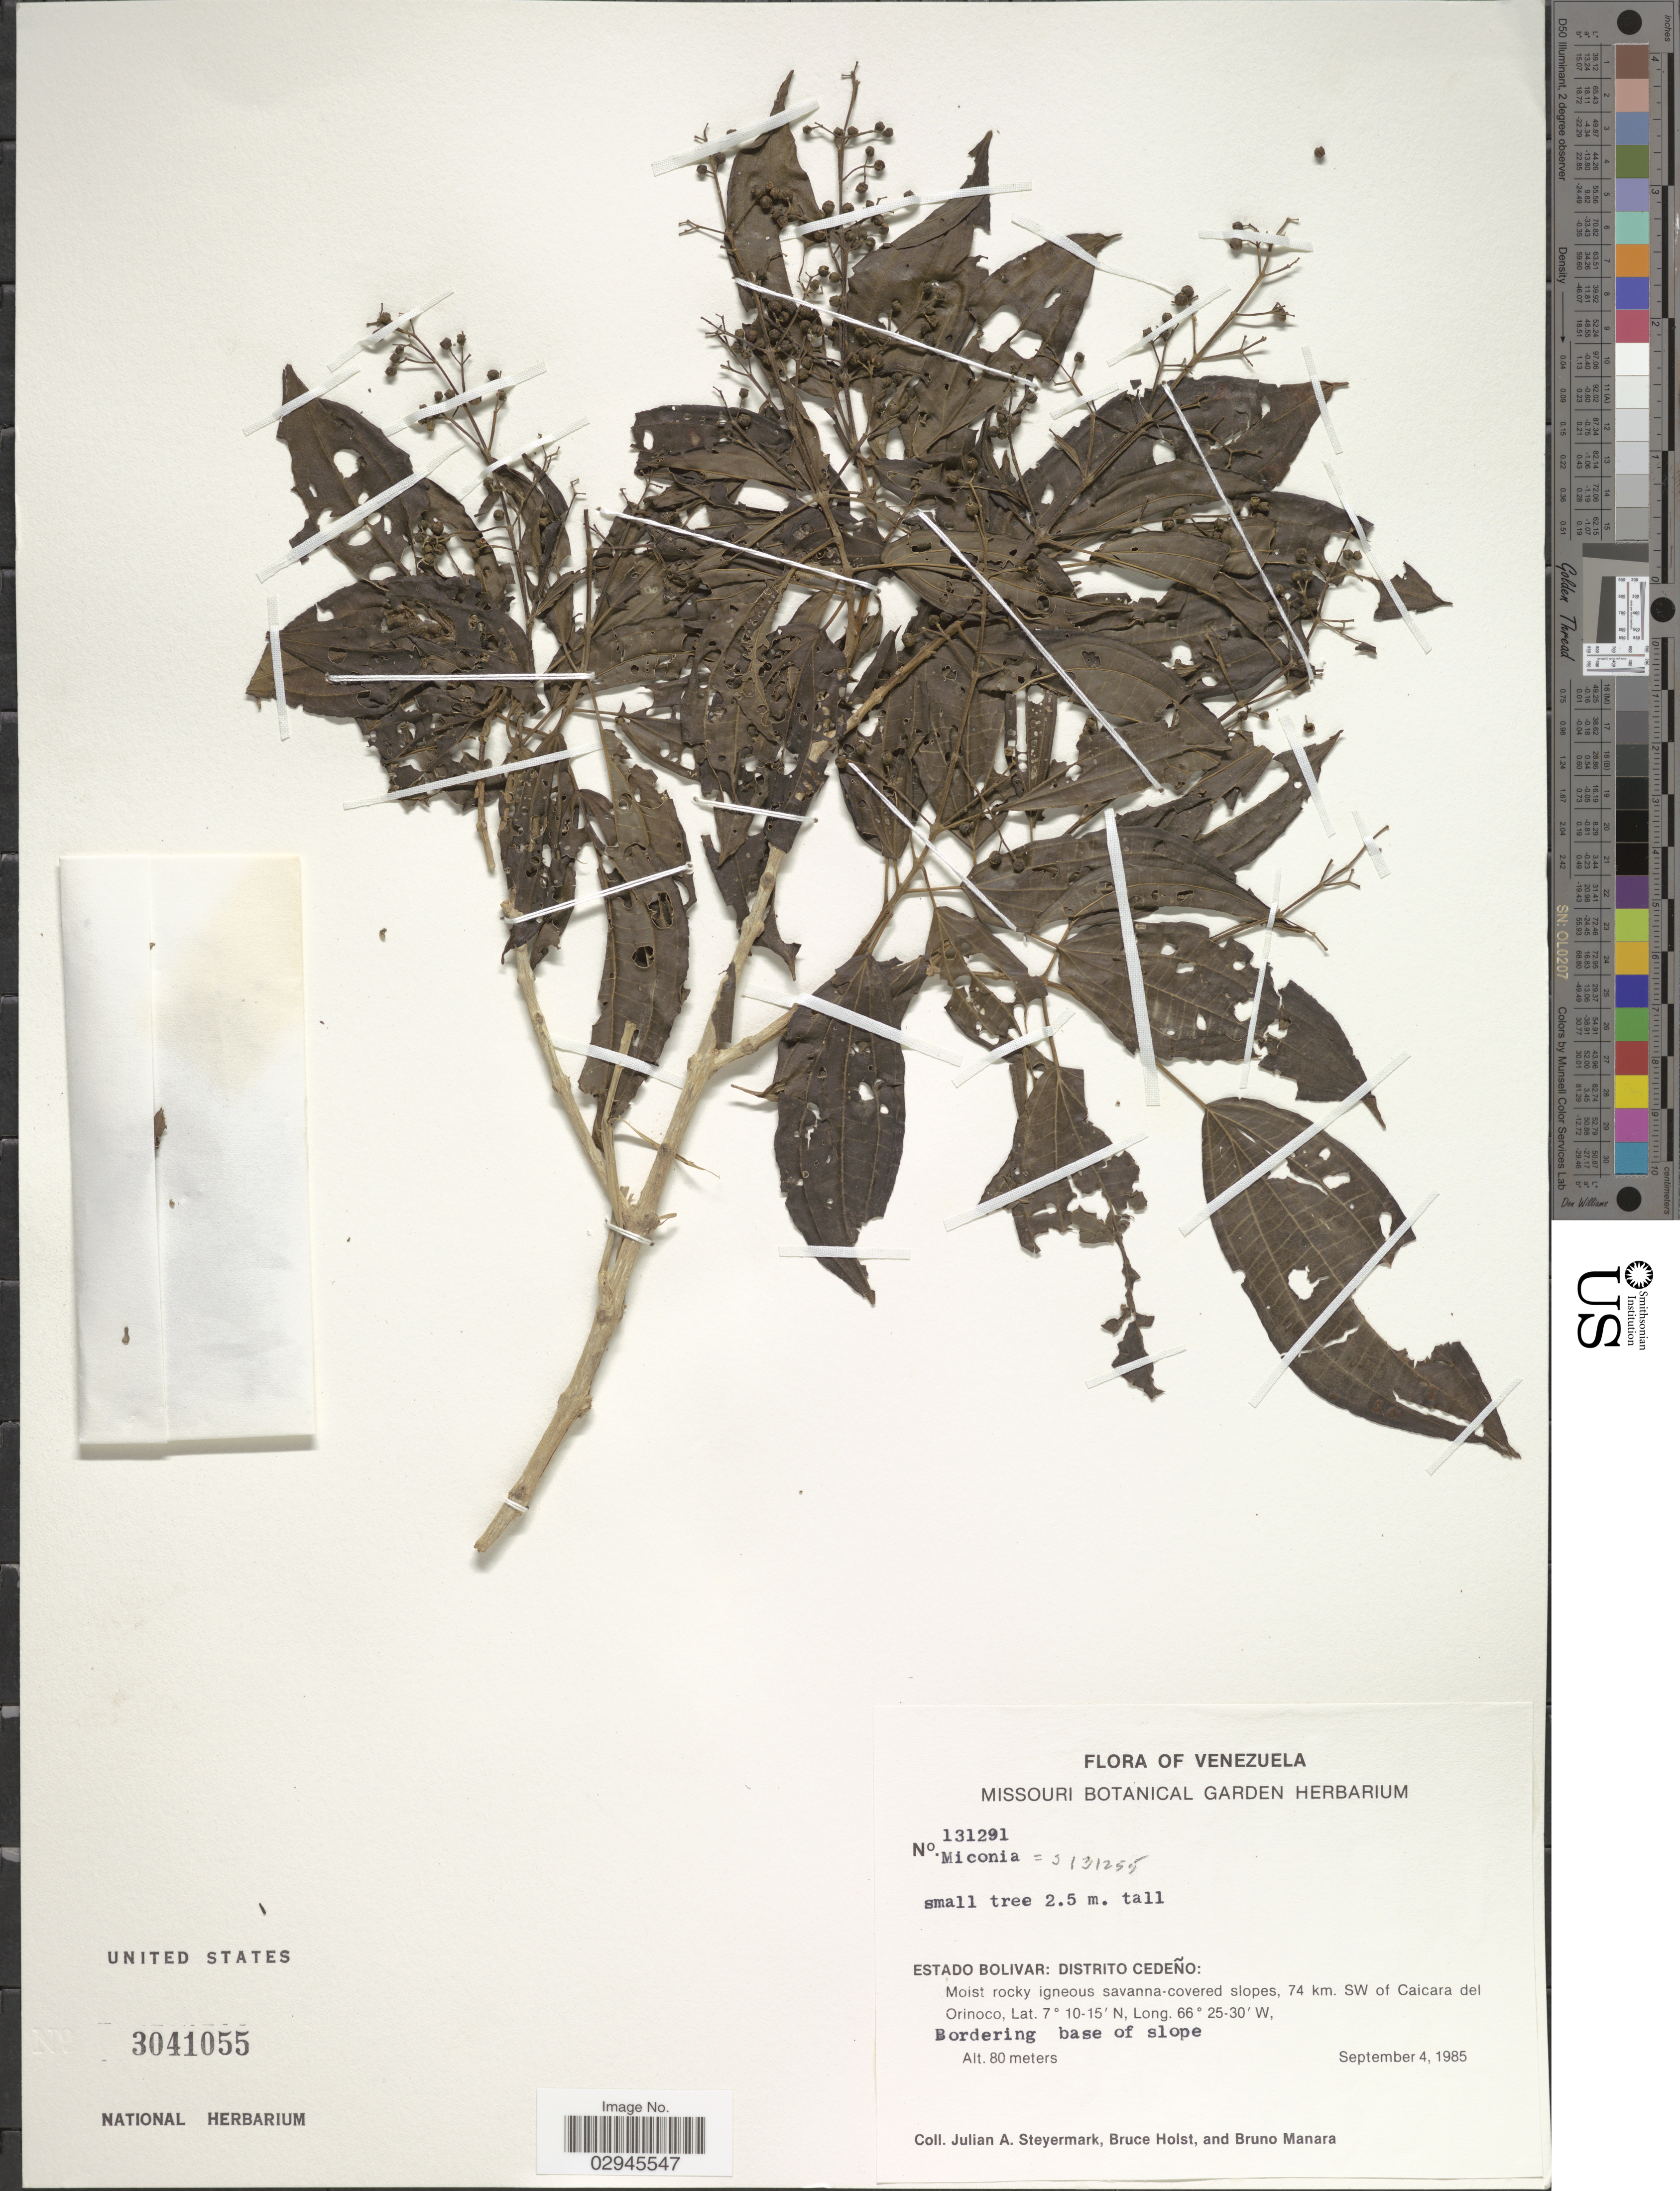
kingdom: Plantae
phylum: Tracheophyta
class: Magnoliopsida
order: Myrtales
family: Melastomataceae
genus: Miconia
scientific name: Miconia sp.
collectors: J. Steyermark, B. Holst & B. Manara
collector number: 131291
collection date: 1985-09-04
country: Venezuela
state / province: Bolivar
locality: Distrito Cedeño: 74 km. SW of Caicara del Orinoco. Bordering base of slope.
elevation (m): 80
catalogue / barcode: US 3041055